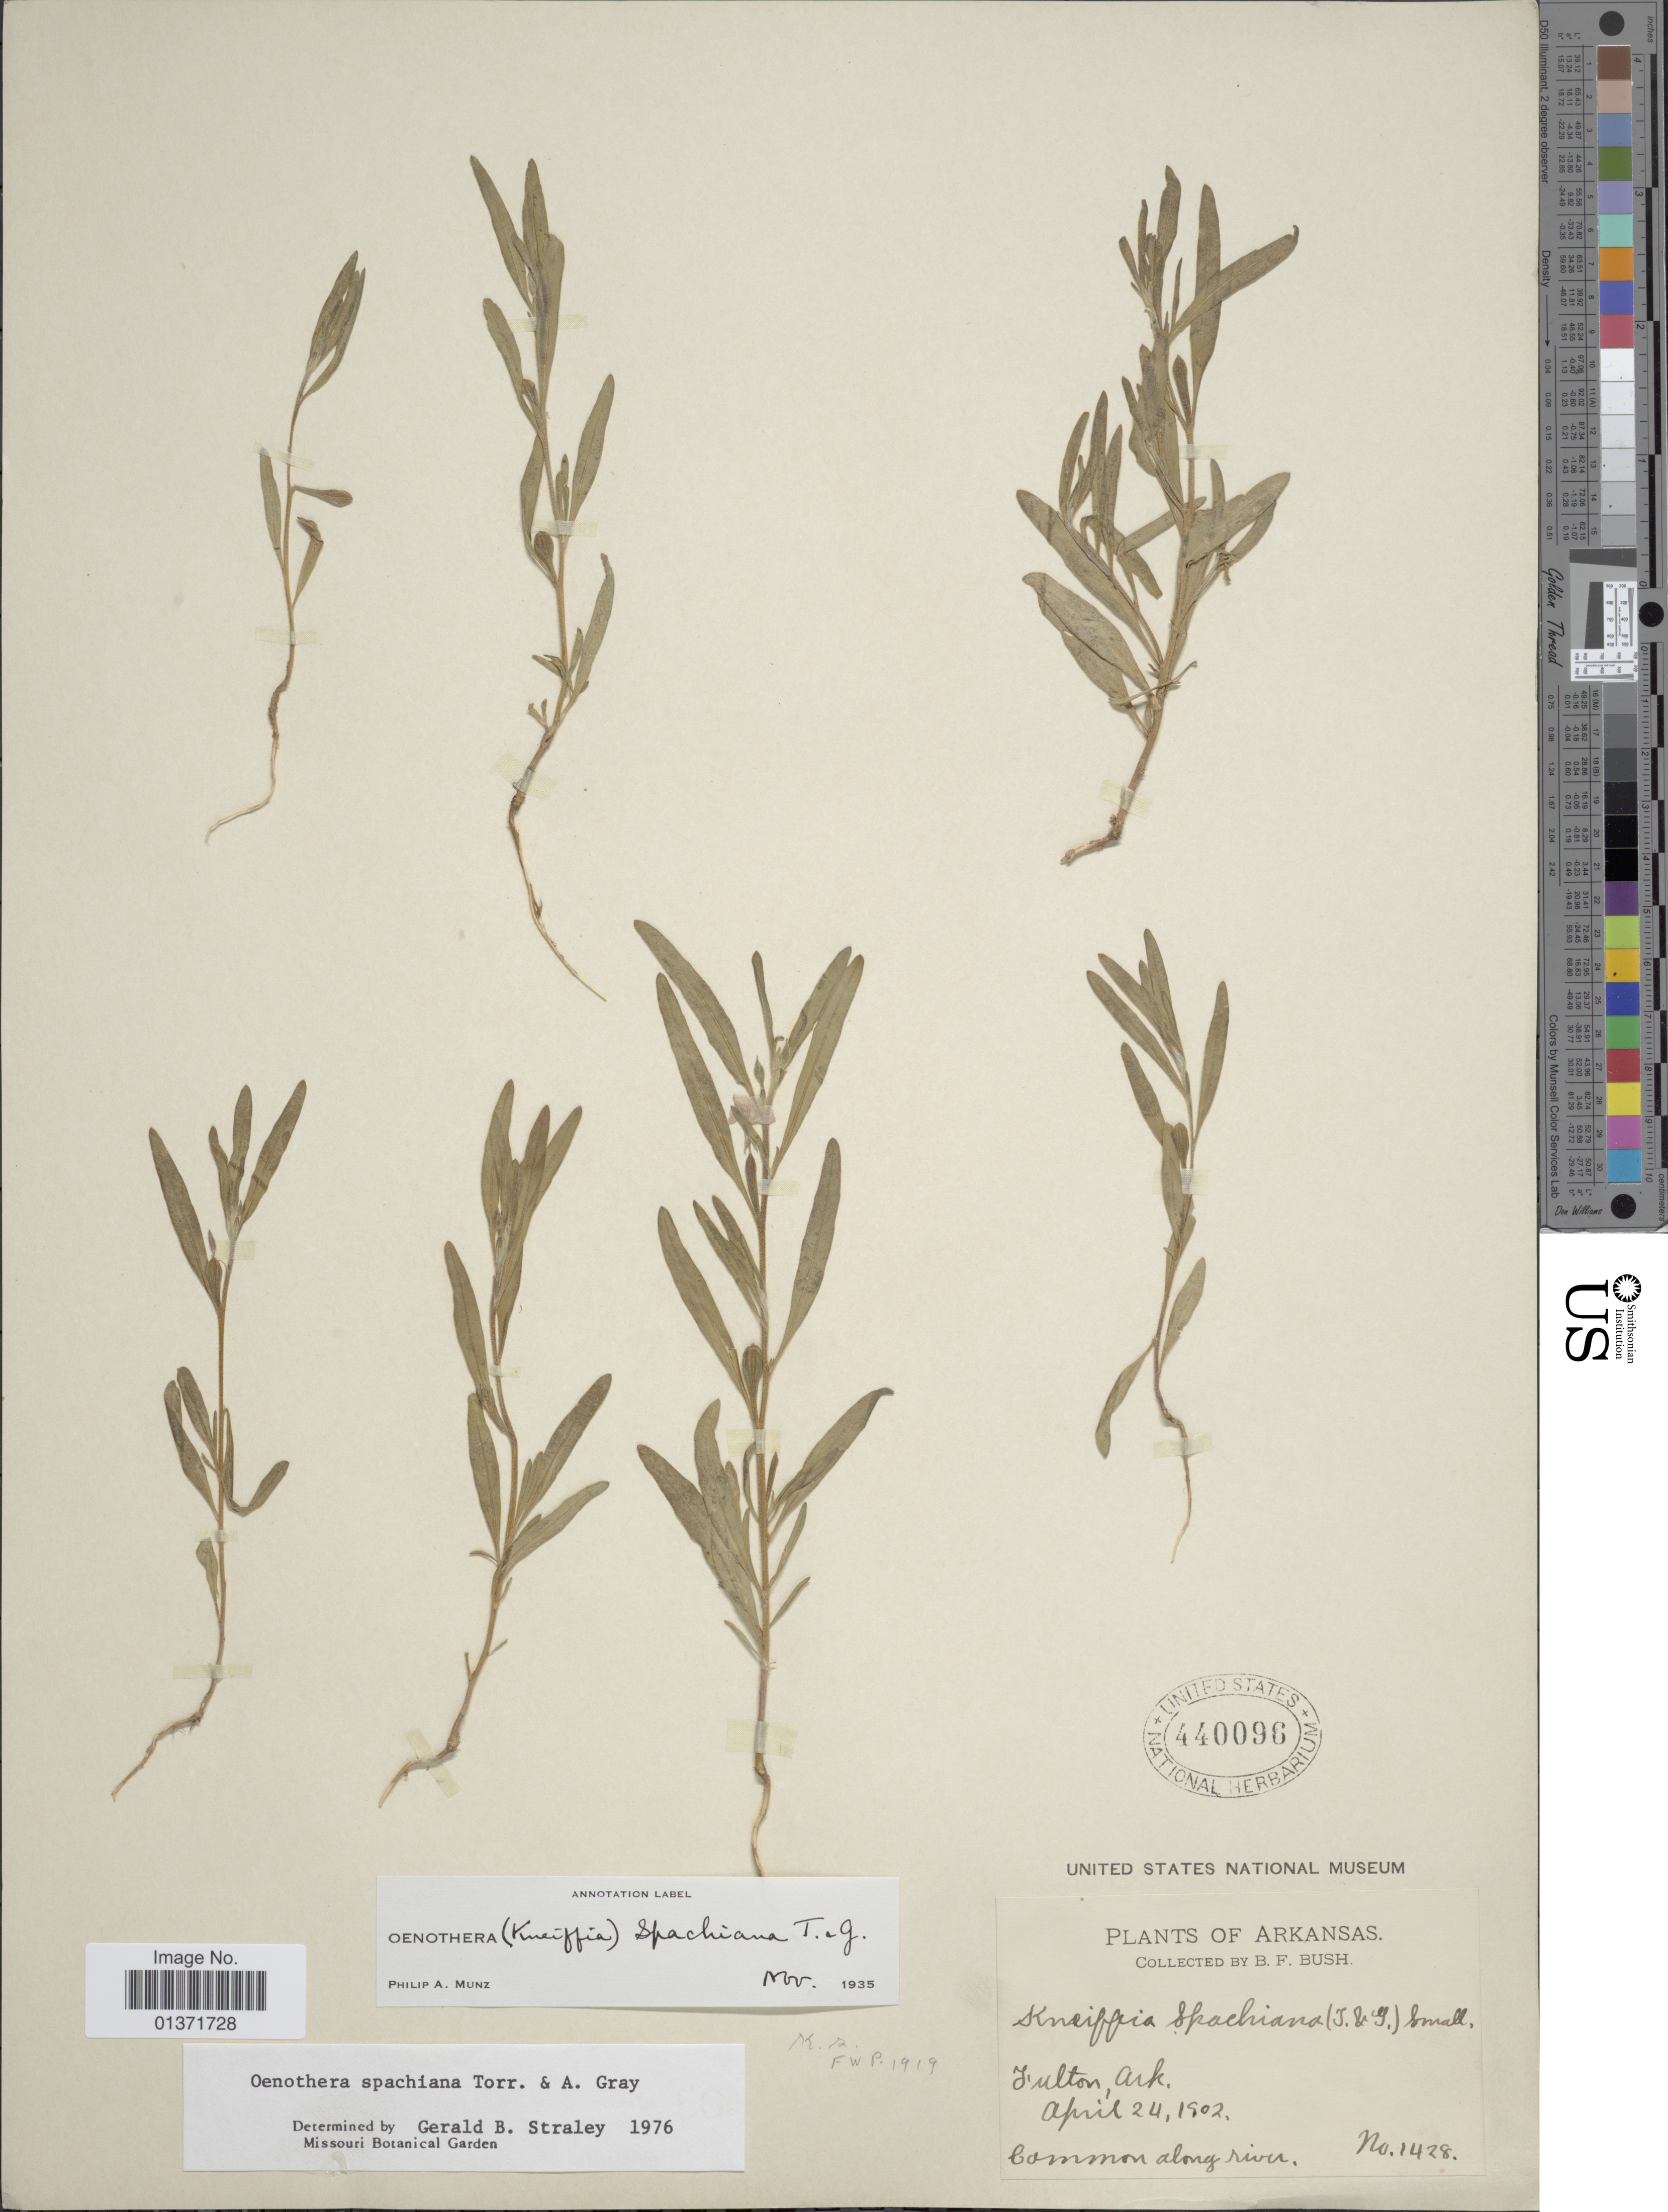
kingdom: Plantae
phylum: Tracheophyta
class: Magnoliopsida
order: Myrtales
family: Onagraceae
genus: Oenothera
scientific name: Oenothera spachiana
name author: Torr. & A. Gray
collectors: B. F. Bush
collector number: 1428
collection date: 1902-04-24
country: United States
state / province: Arkansas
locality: Fulton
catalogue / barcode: US 440096